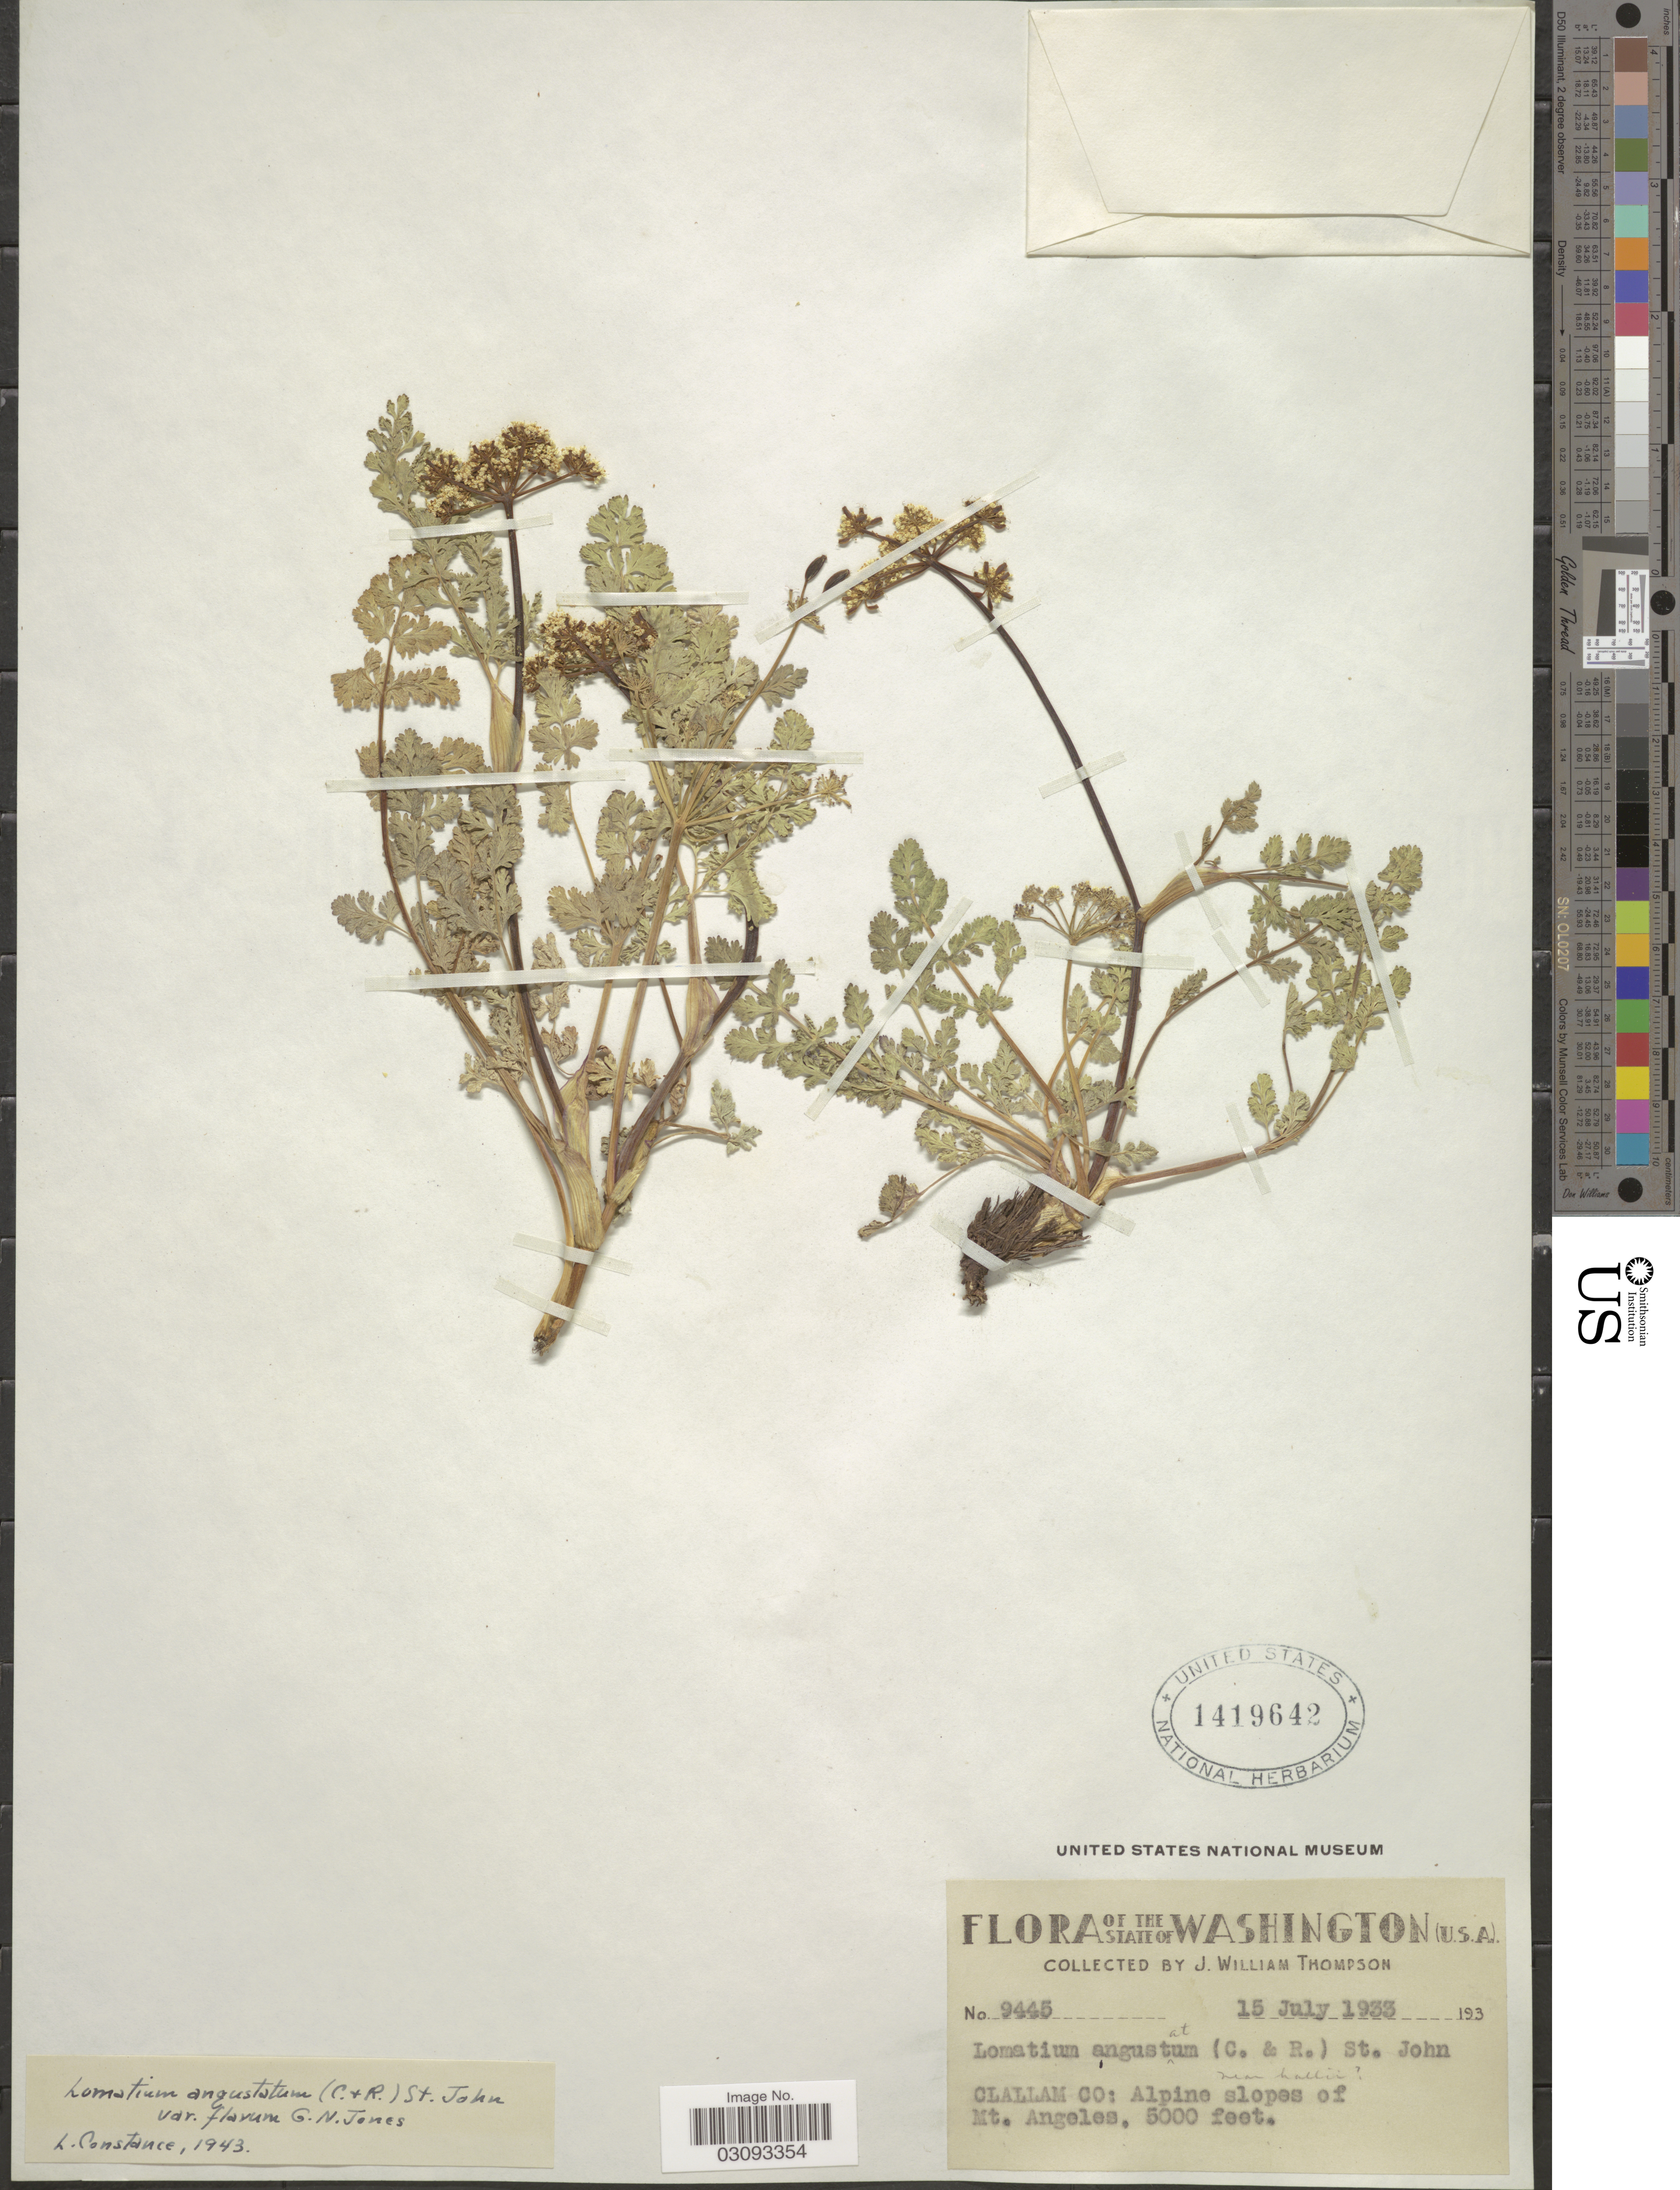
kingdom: Plantae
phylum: Tracheophyta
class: Magnoliopsida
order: Apiales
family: Apiaceae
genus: Lomatium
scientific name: Lomatium angustatum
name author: (J.M. Coult. & Rose) H. St. John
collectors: J. W. Thompson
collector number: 9445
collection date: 1933-07-15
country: United States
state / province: Washington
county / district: Clallam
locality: Clallam Co: Alpine slopes of Mt. Angeles.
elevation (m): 1524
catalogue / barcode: US 1419642